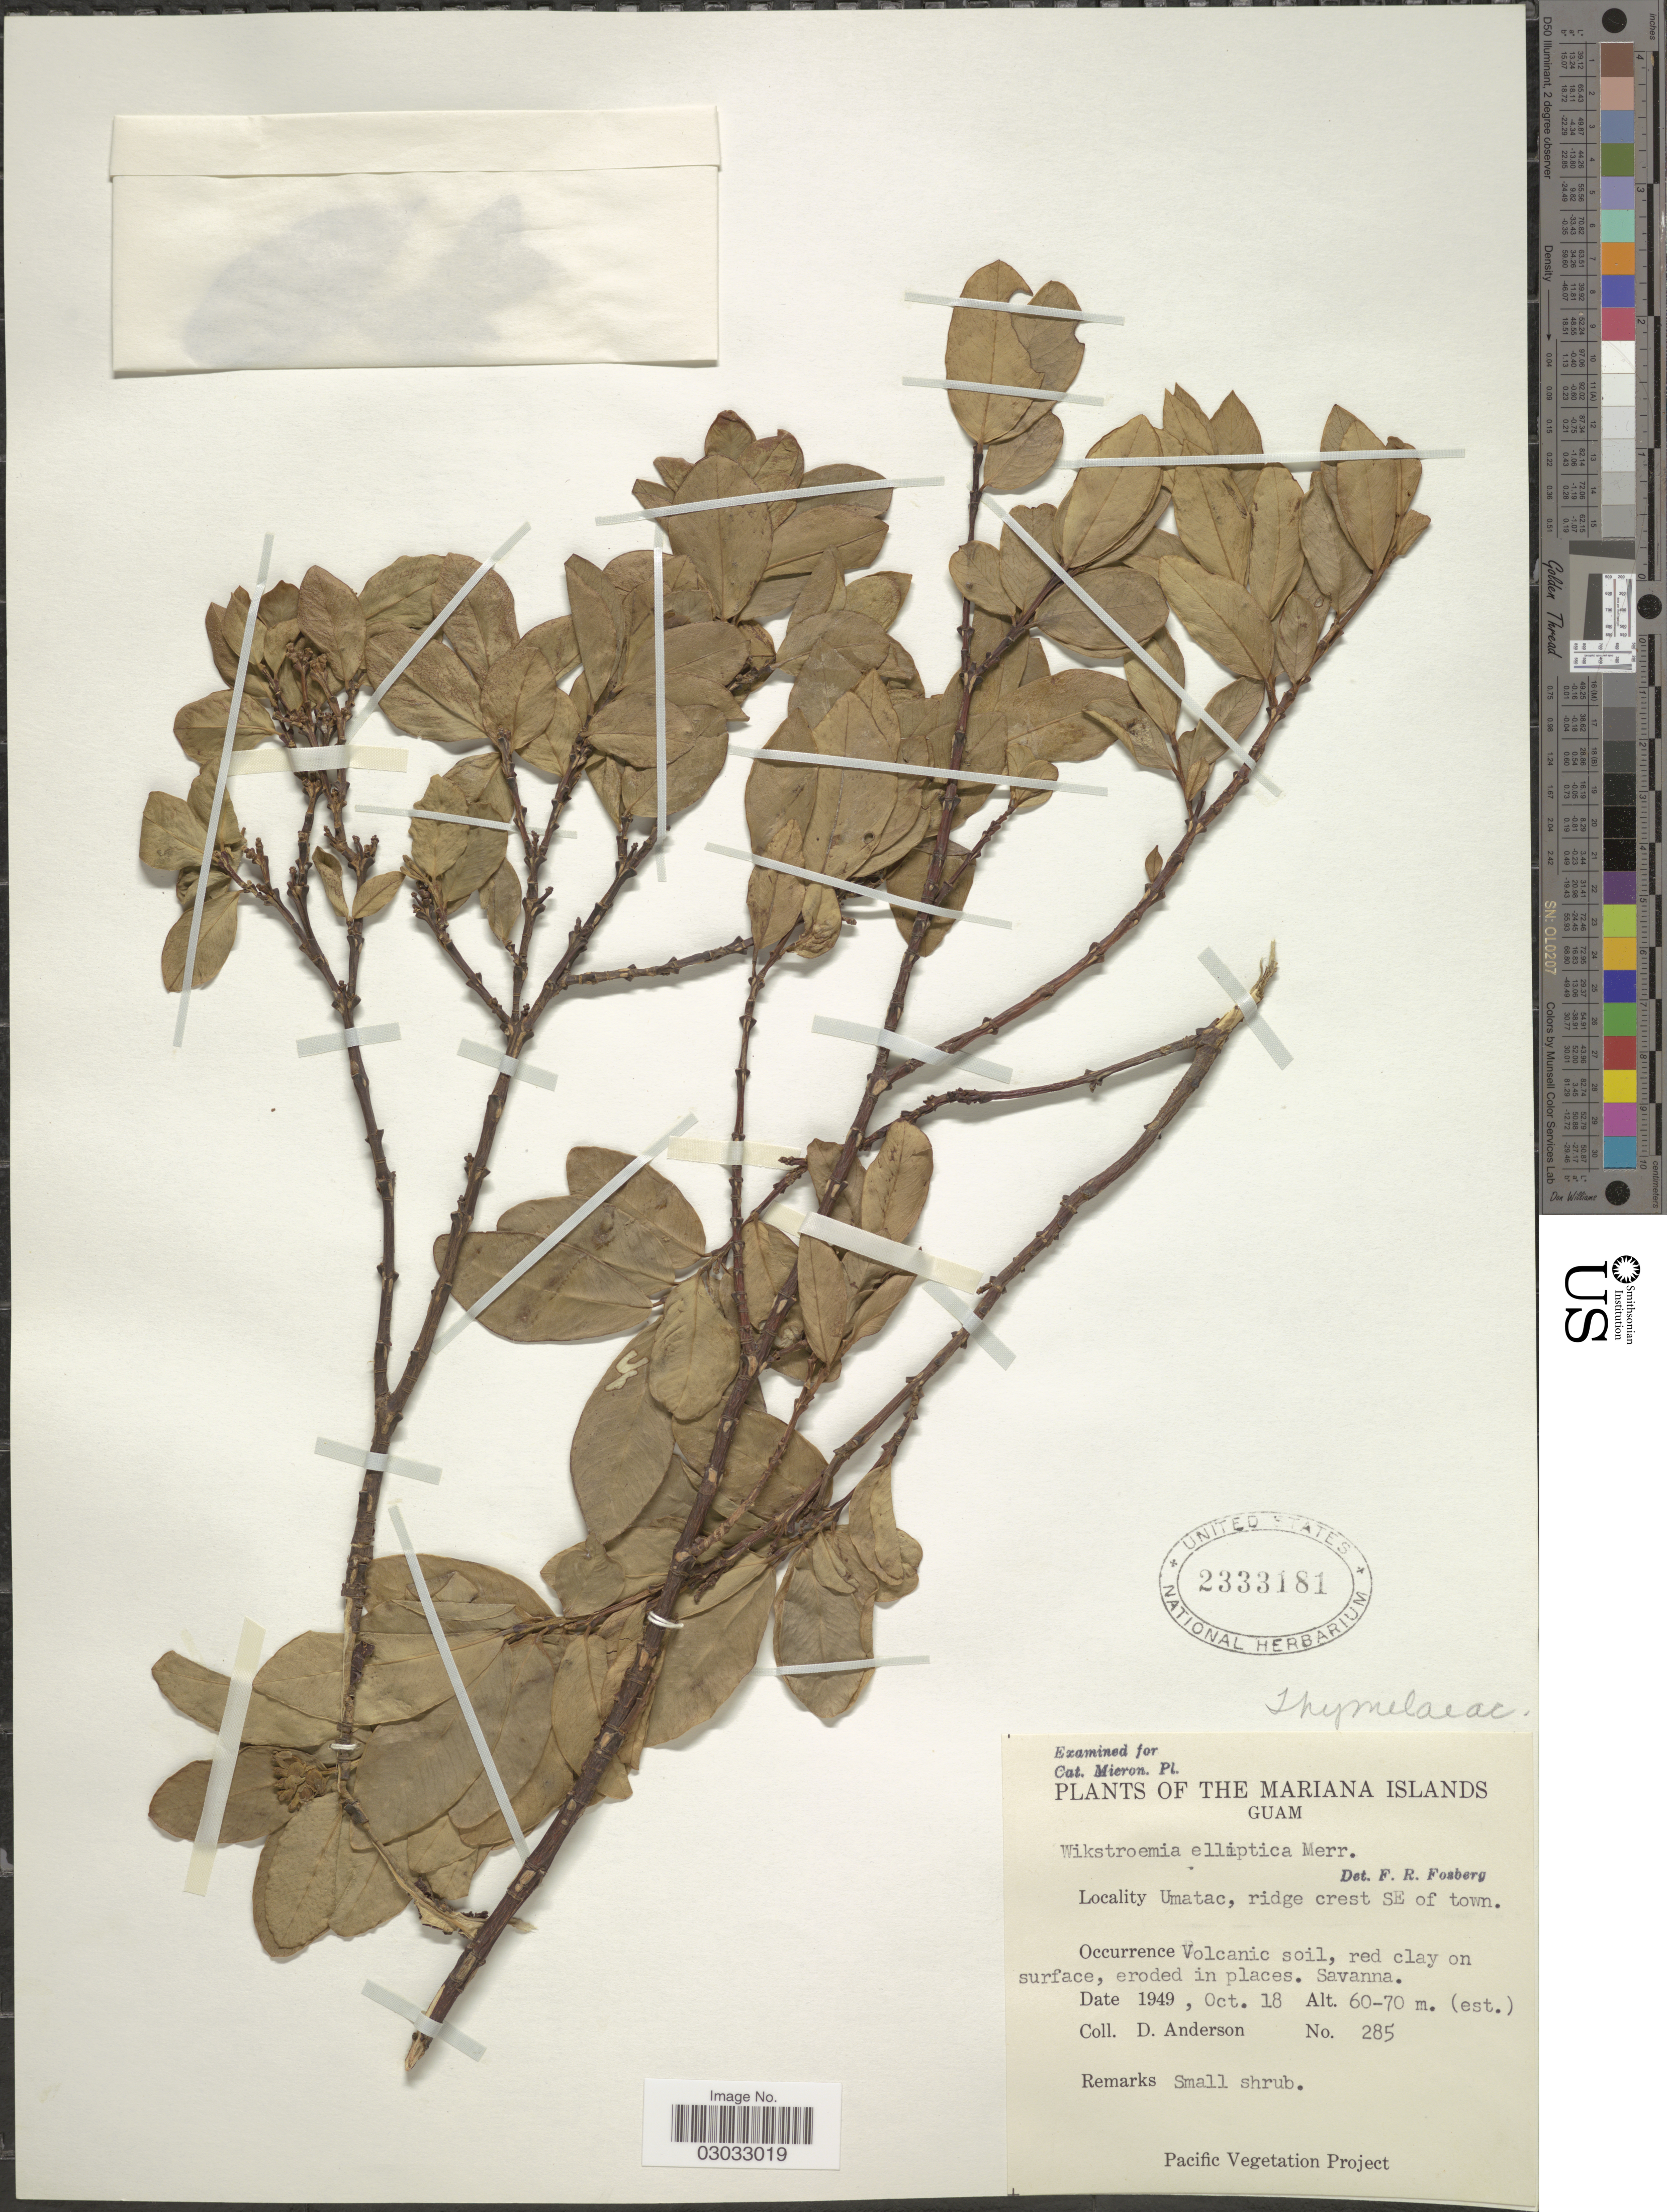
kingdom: Plantae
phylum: Tracheophyta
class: Magnoliopsida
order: Malvales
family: Thymelaeaceae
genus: Wikstroemia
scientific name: Wikstroemia elliptica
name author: Merr.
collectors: D. Anderson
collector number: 285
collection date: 1949-10-18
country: Guam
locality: The Mariana Islands, Umatac, ridge crest SE of town.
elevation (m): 60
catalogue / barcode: US 2333181